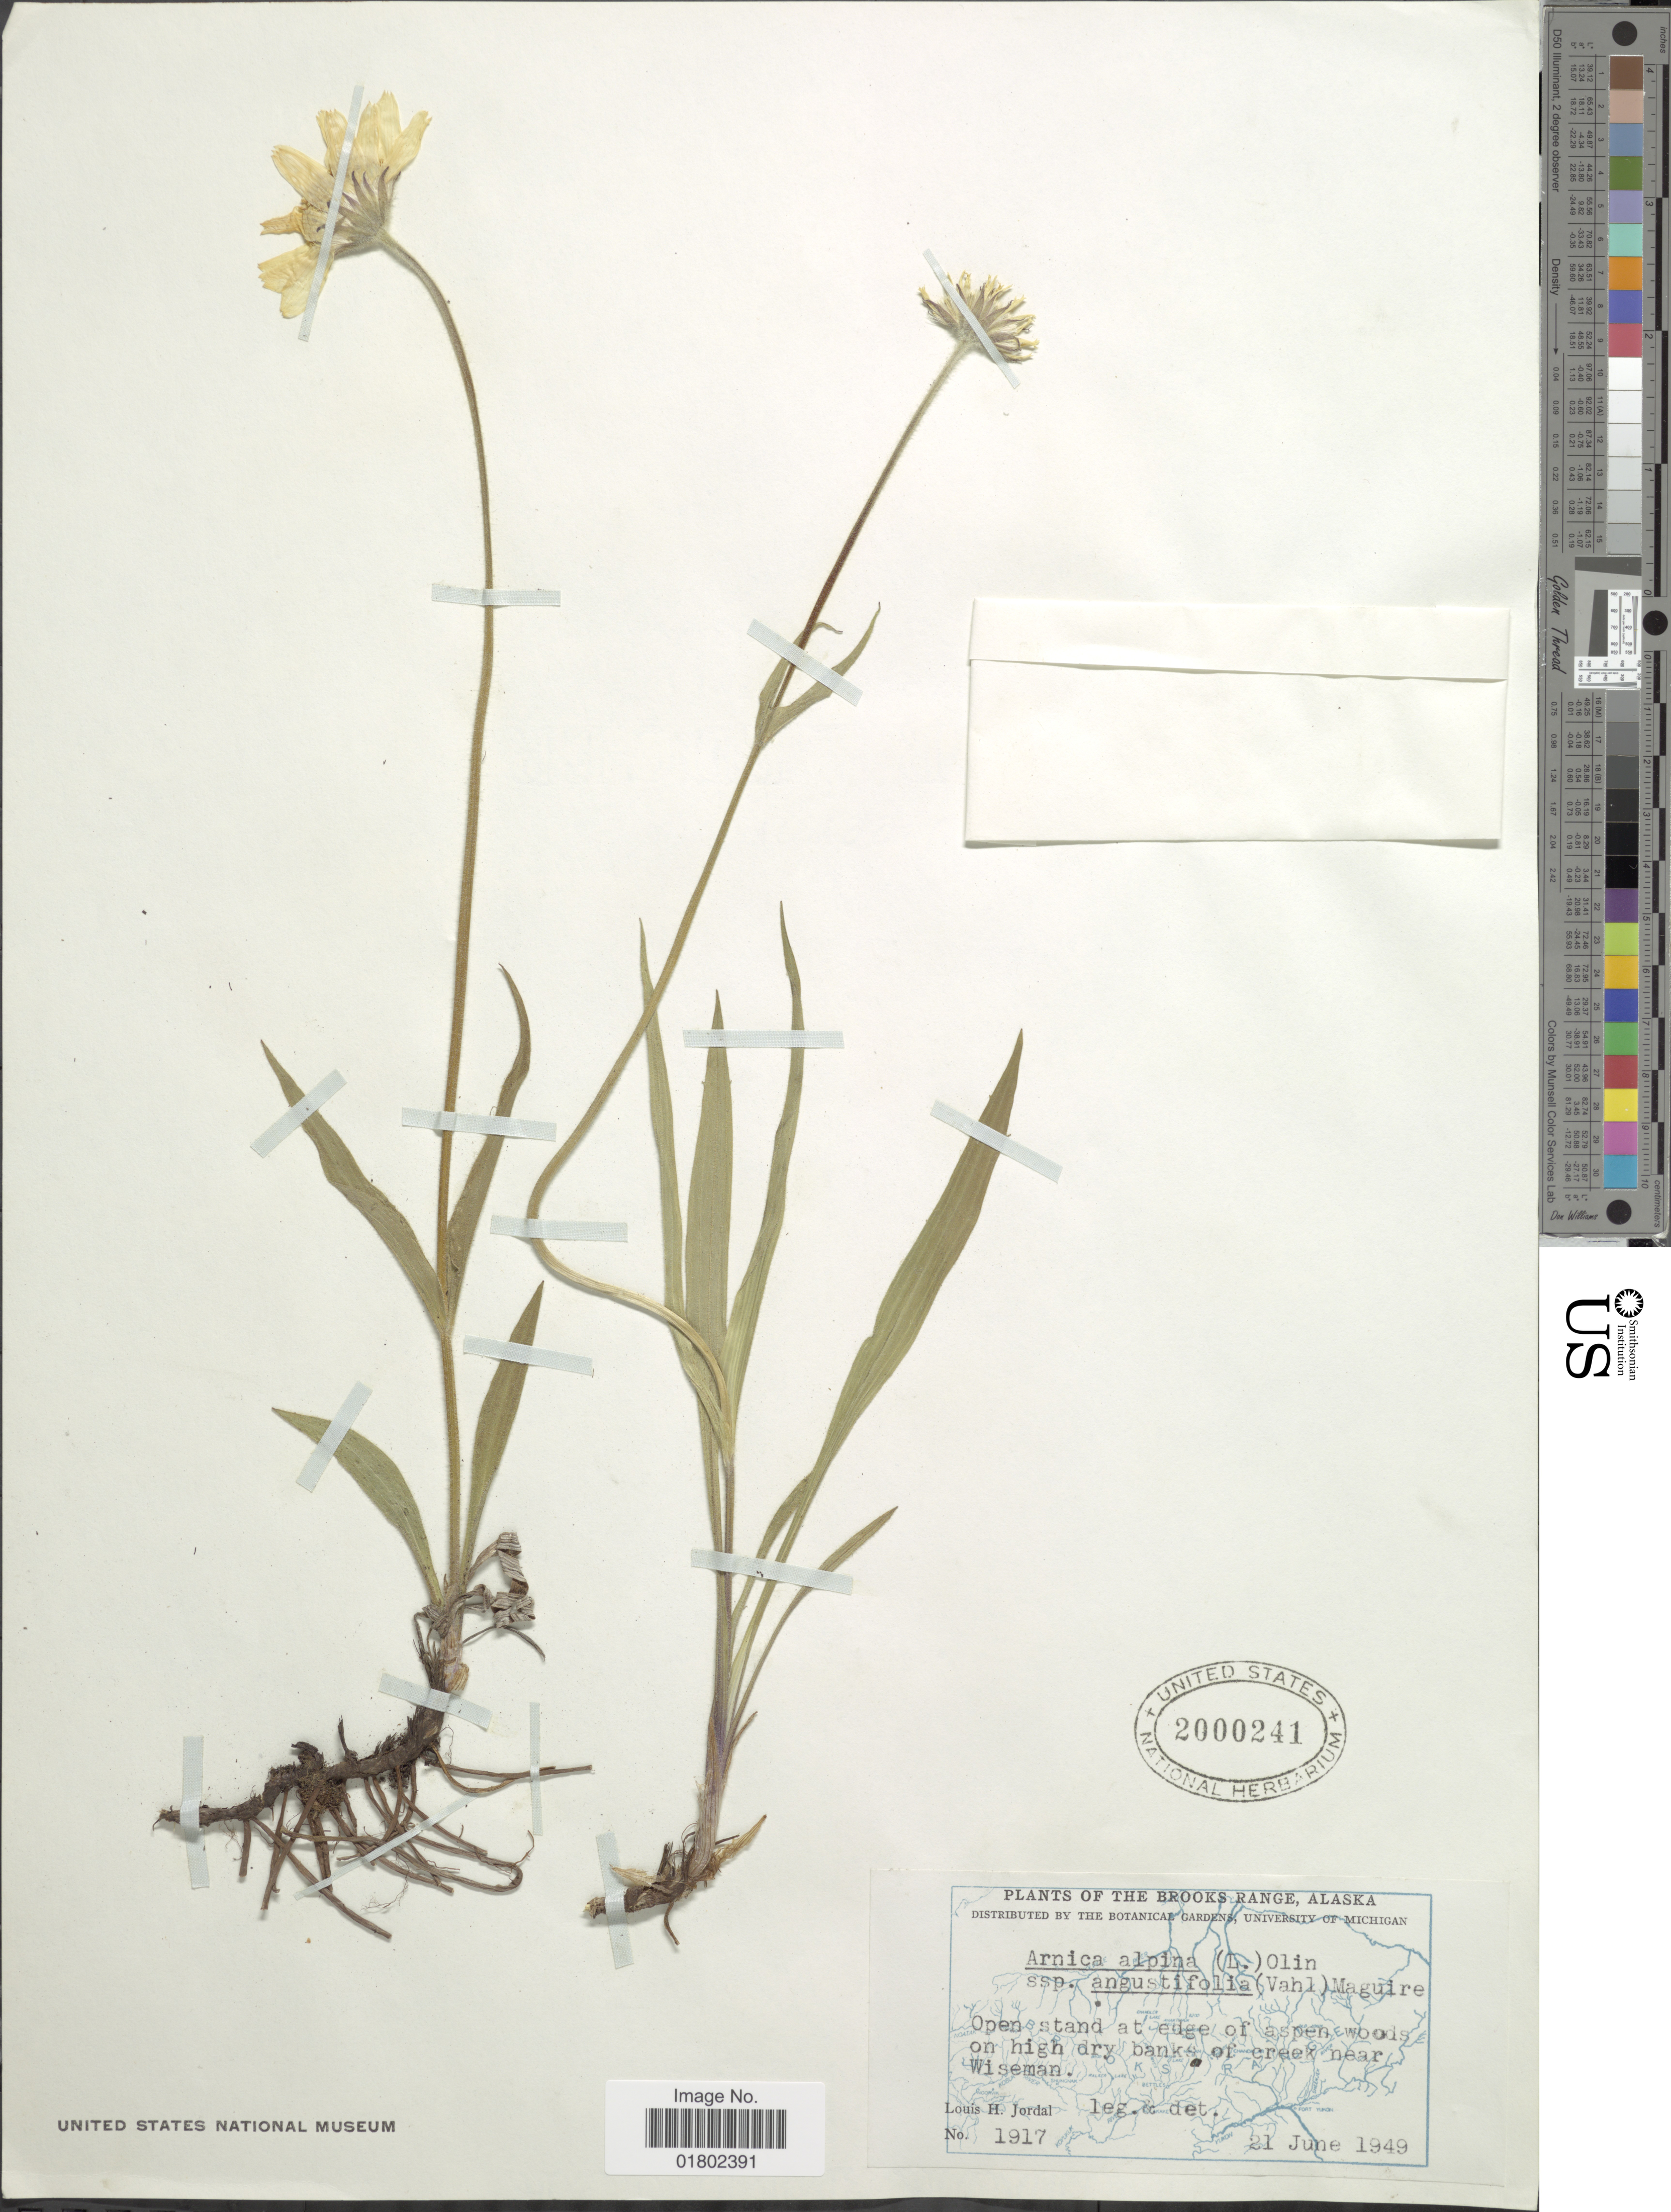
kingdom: Plantae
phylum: Tracheophyta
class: Magnoliopsida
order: Asterales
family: Asteraceae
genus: Arnica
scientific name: Arnica alpina var. angustifolia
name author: (Vahl) Maguire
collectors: L. Jordal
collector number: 1917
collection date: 1949-06-21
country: United States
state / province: Alaska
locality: The Brooks Range, on high dry bank of creek near Wiseman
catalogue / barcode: US 2000241